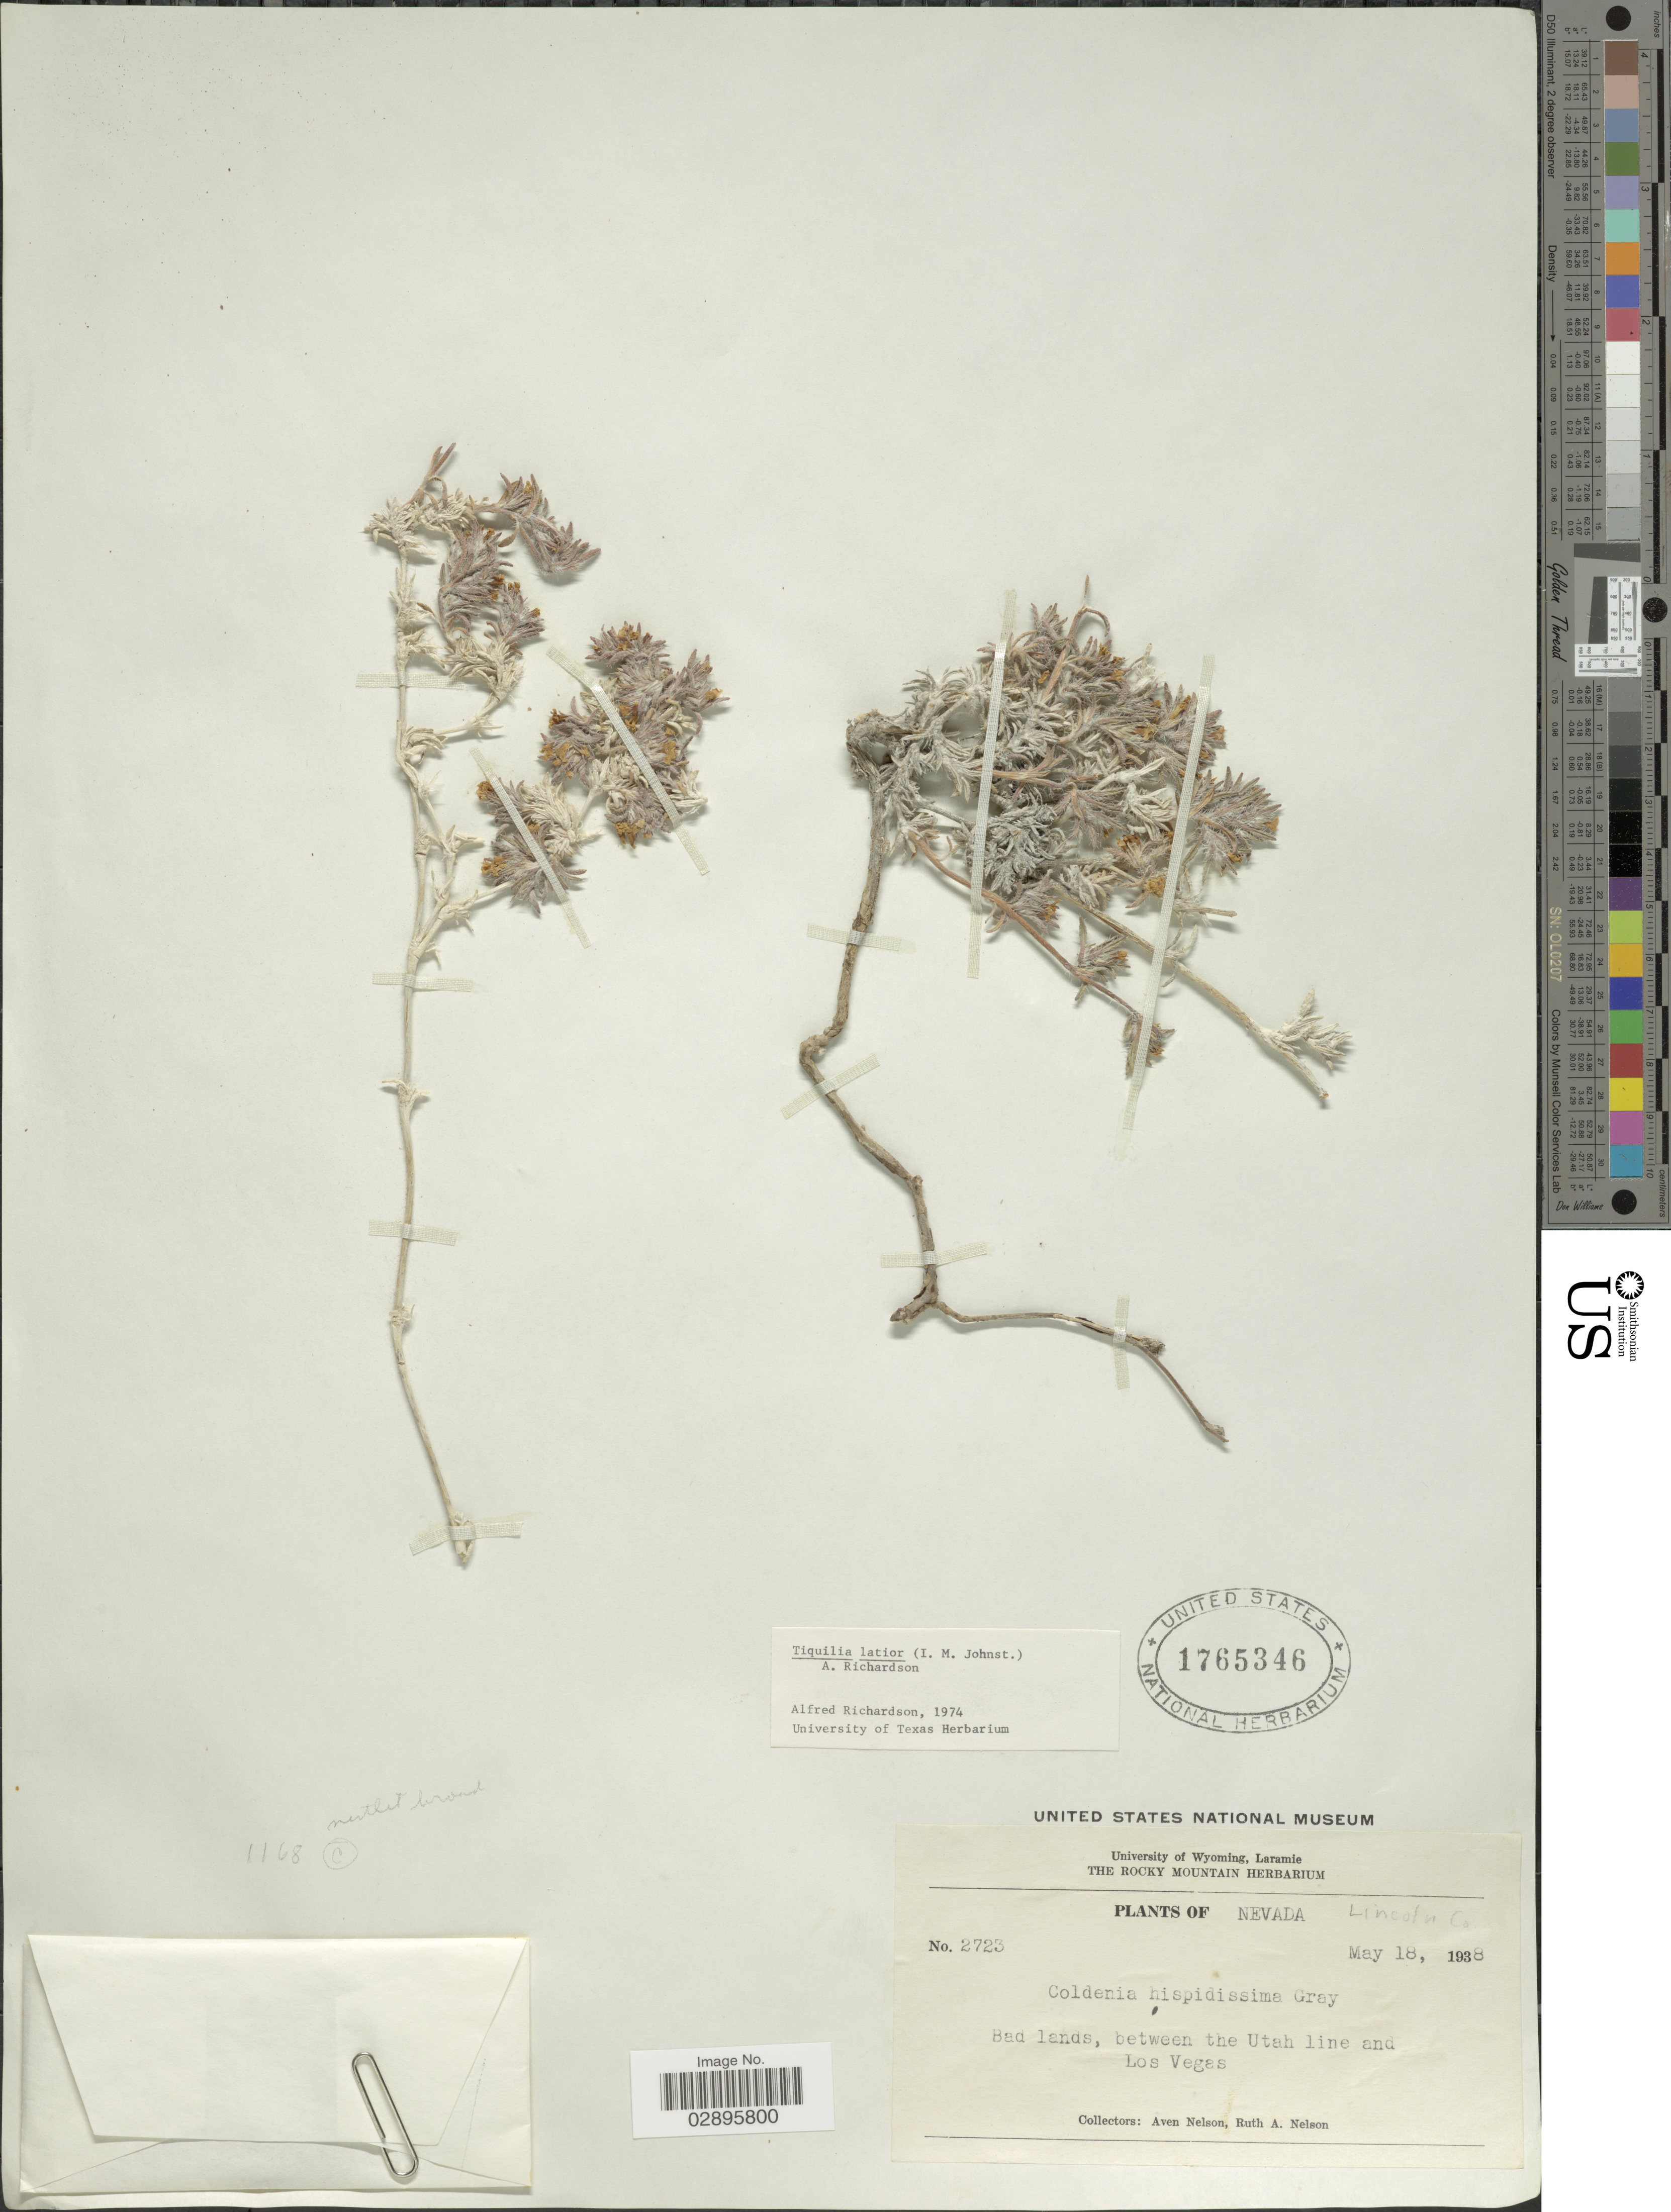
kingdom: Plantae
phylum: Tracheophyta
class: Magnoliopsida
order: Boraginales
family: Ehretiaceae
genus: Tiquilia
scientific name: Tiquilia latior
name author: (I.M. Johnst.) A.T. Richardson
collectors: A. Nelson & R. A. Nelson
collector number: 2723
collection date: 1938-05-18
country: United States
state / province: Nevada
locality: Lincoln Co. Bad lands, between the Utah line and Los Vegas.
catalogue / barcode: US 1765346